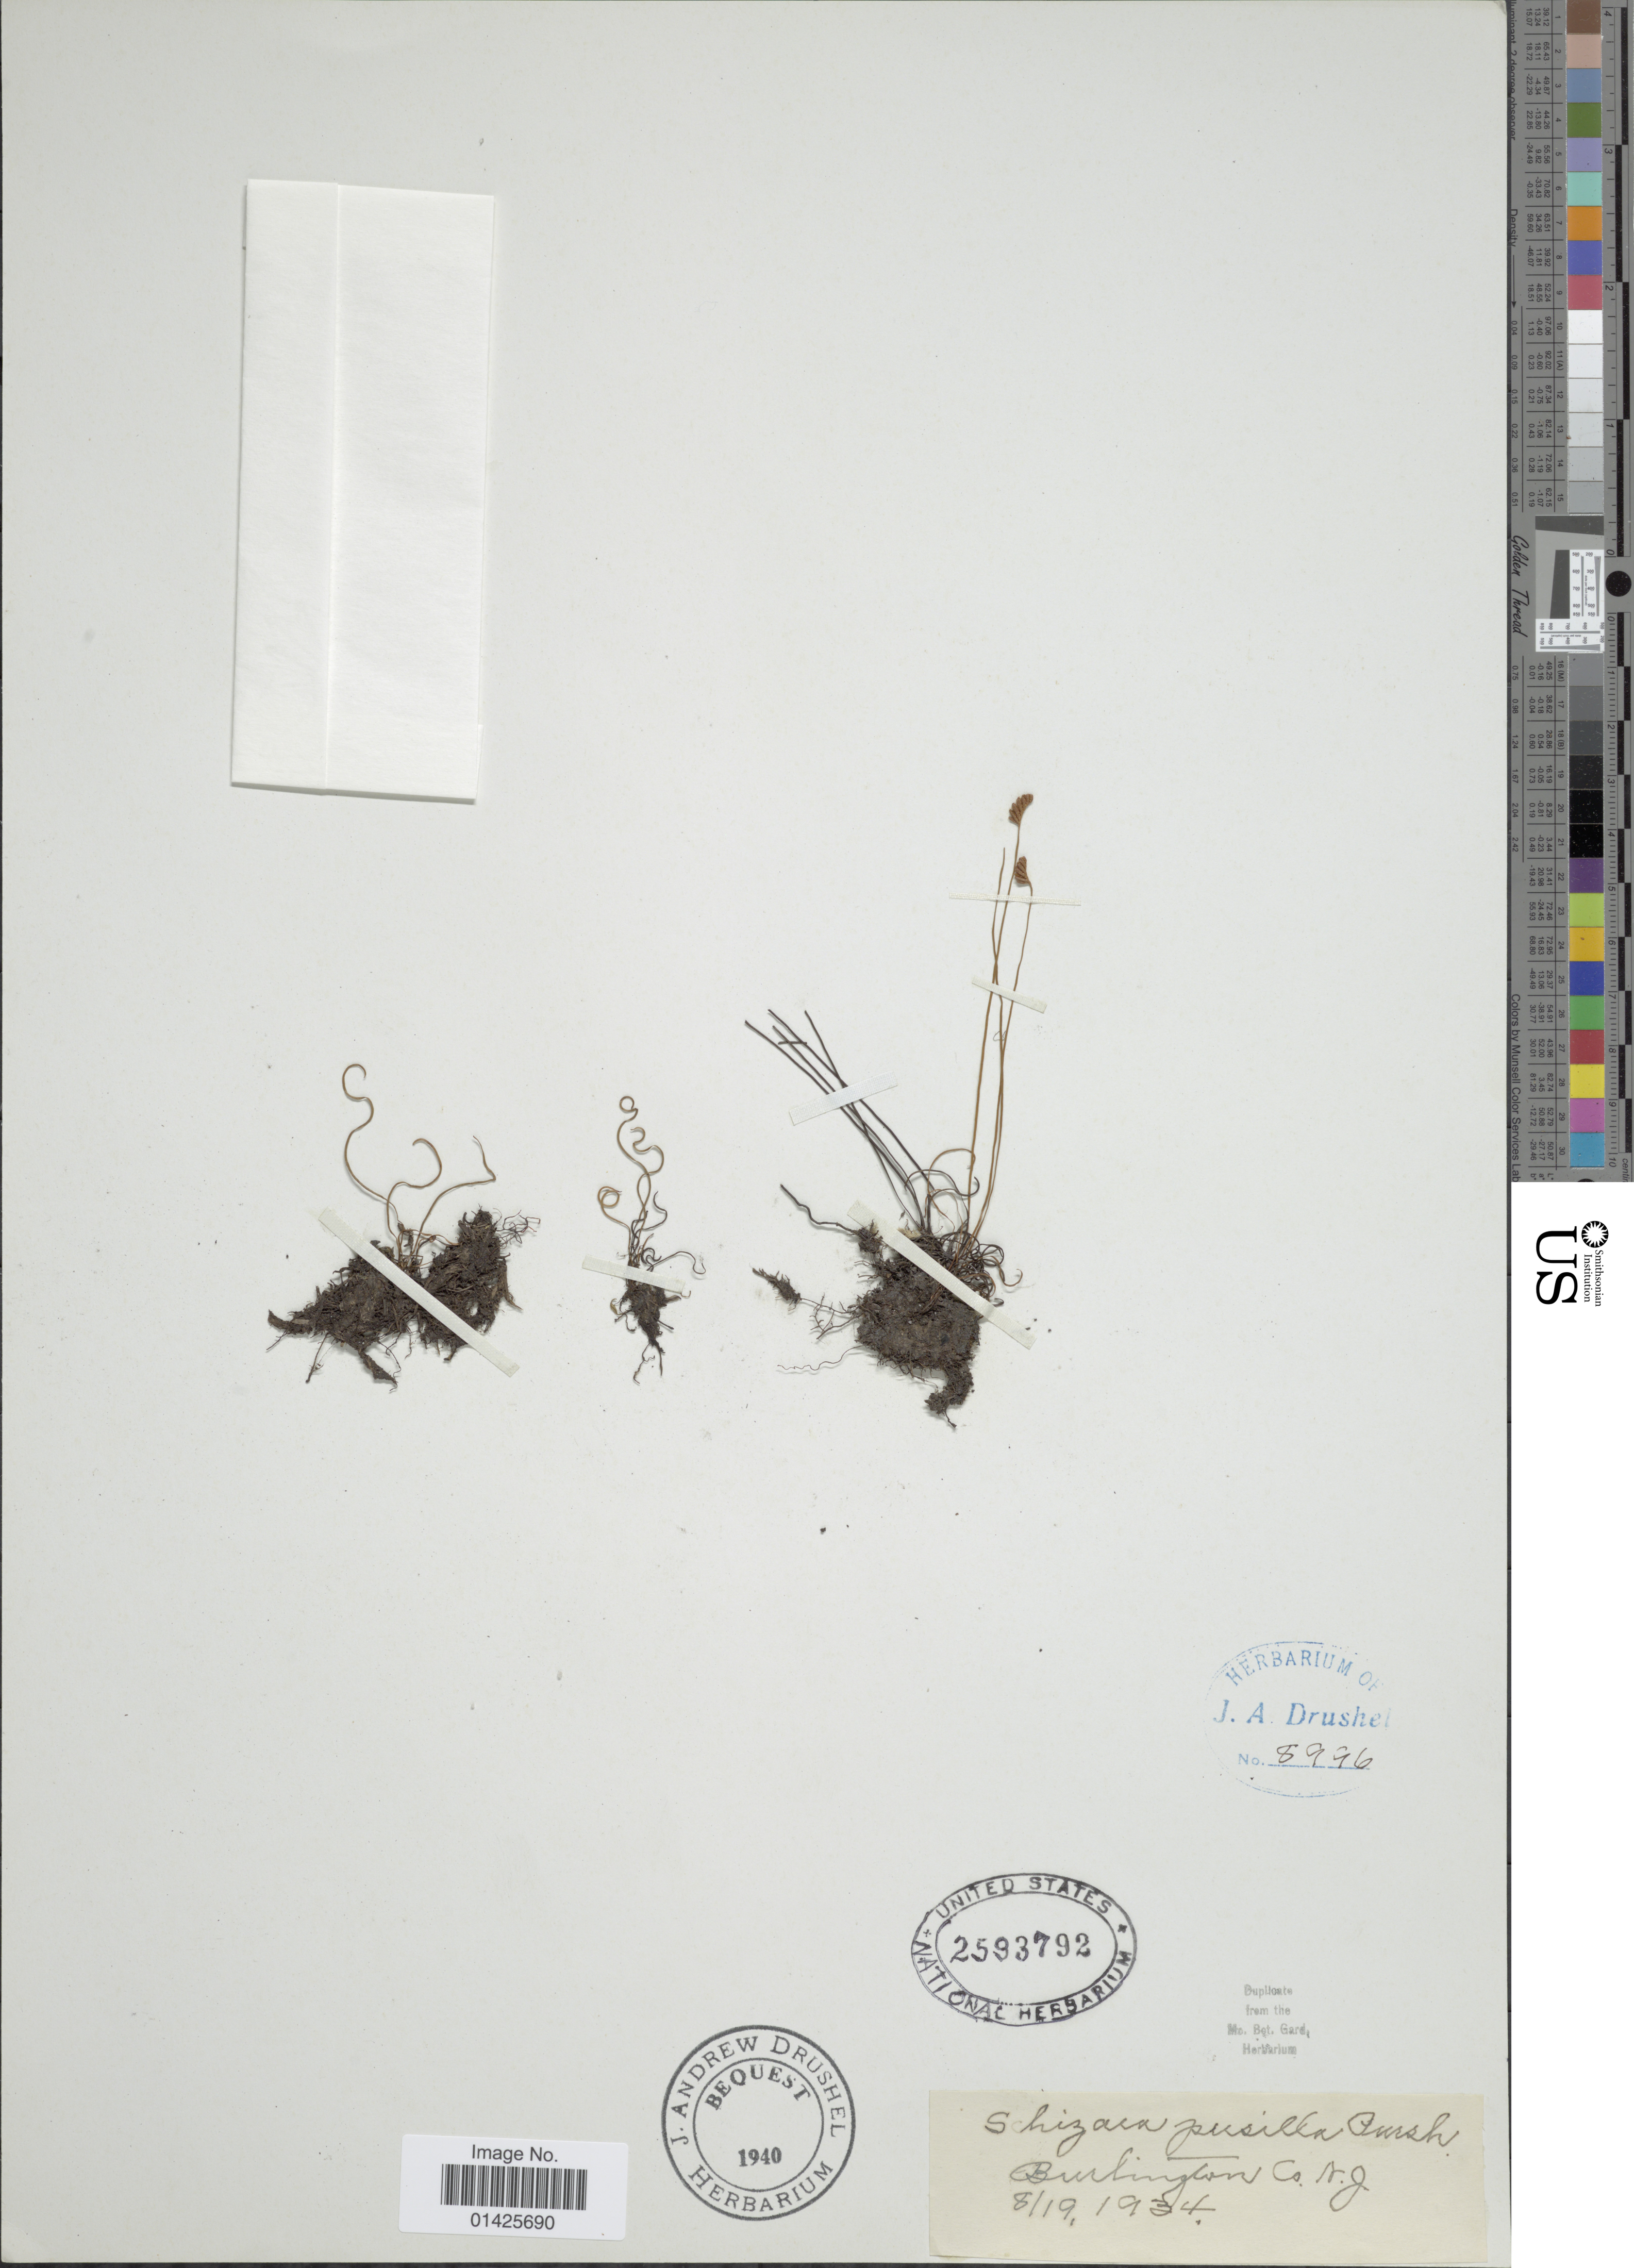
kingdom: Plantae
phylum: Tracheophyta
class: Polypodiopsida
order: Schizaeales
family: Schizaeaceae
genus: Schizaea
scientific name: Schizaea pusilla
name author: Pursh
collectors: ex herb. J. A. Drushel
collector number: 8996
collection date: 1934-08-19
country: United States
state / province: New Jersey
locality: Burlington Co.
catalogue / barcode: US 2593792